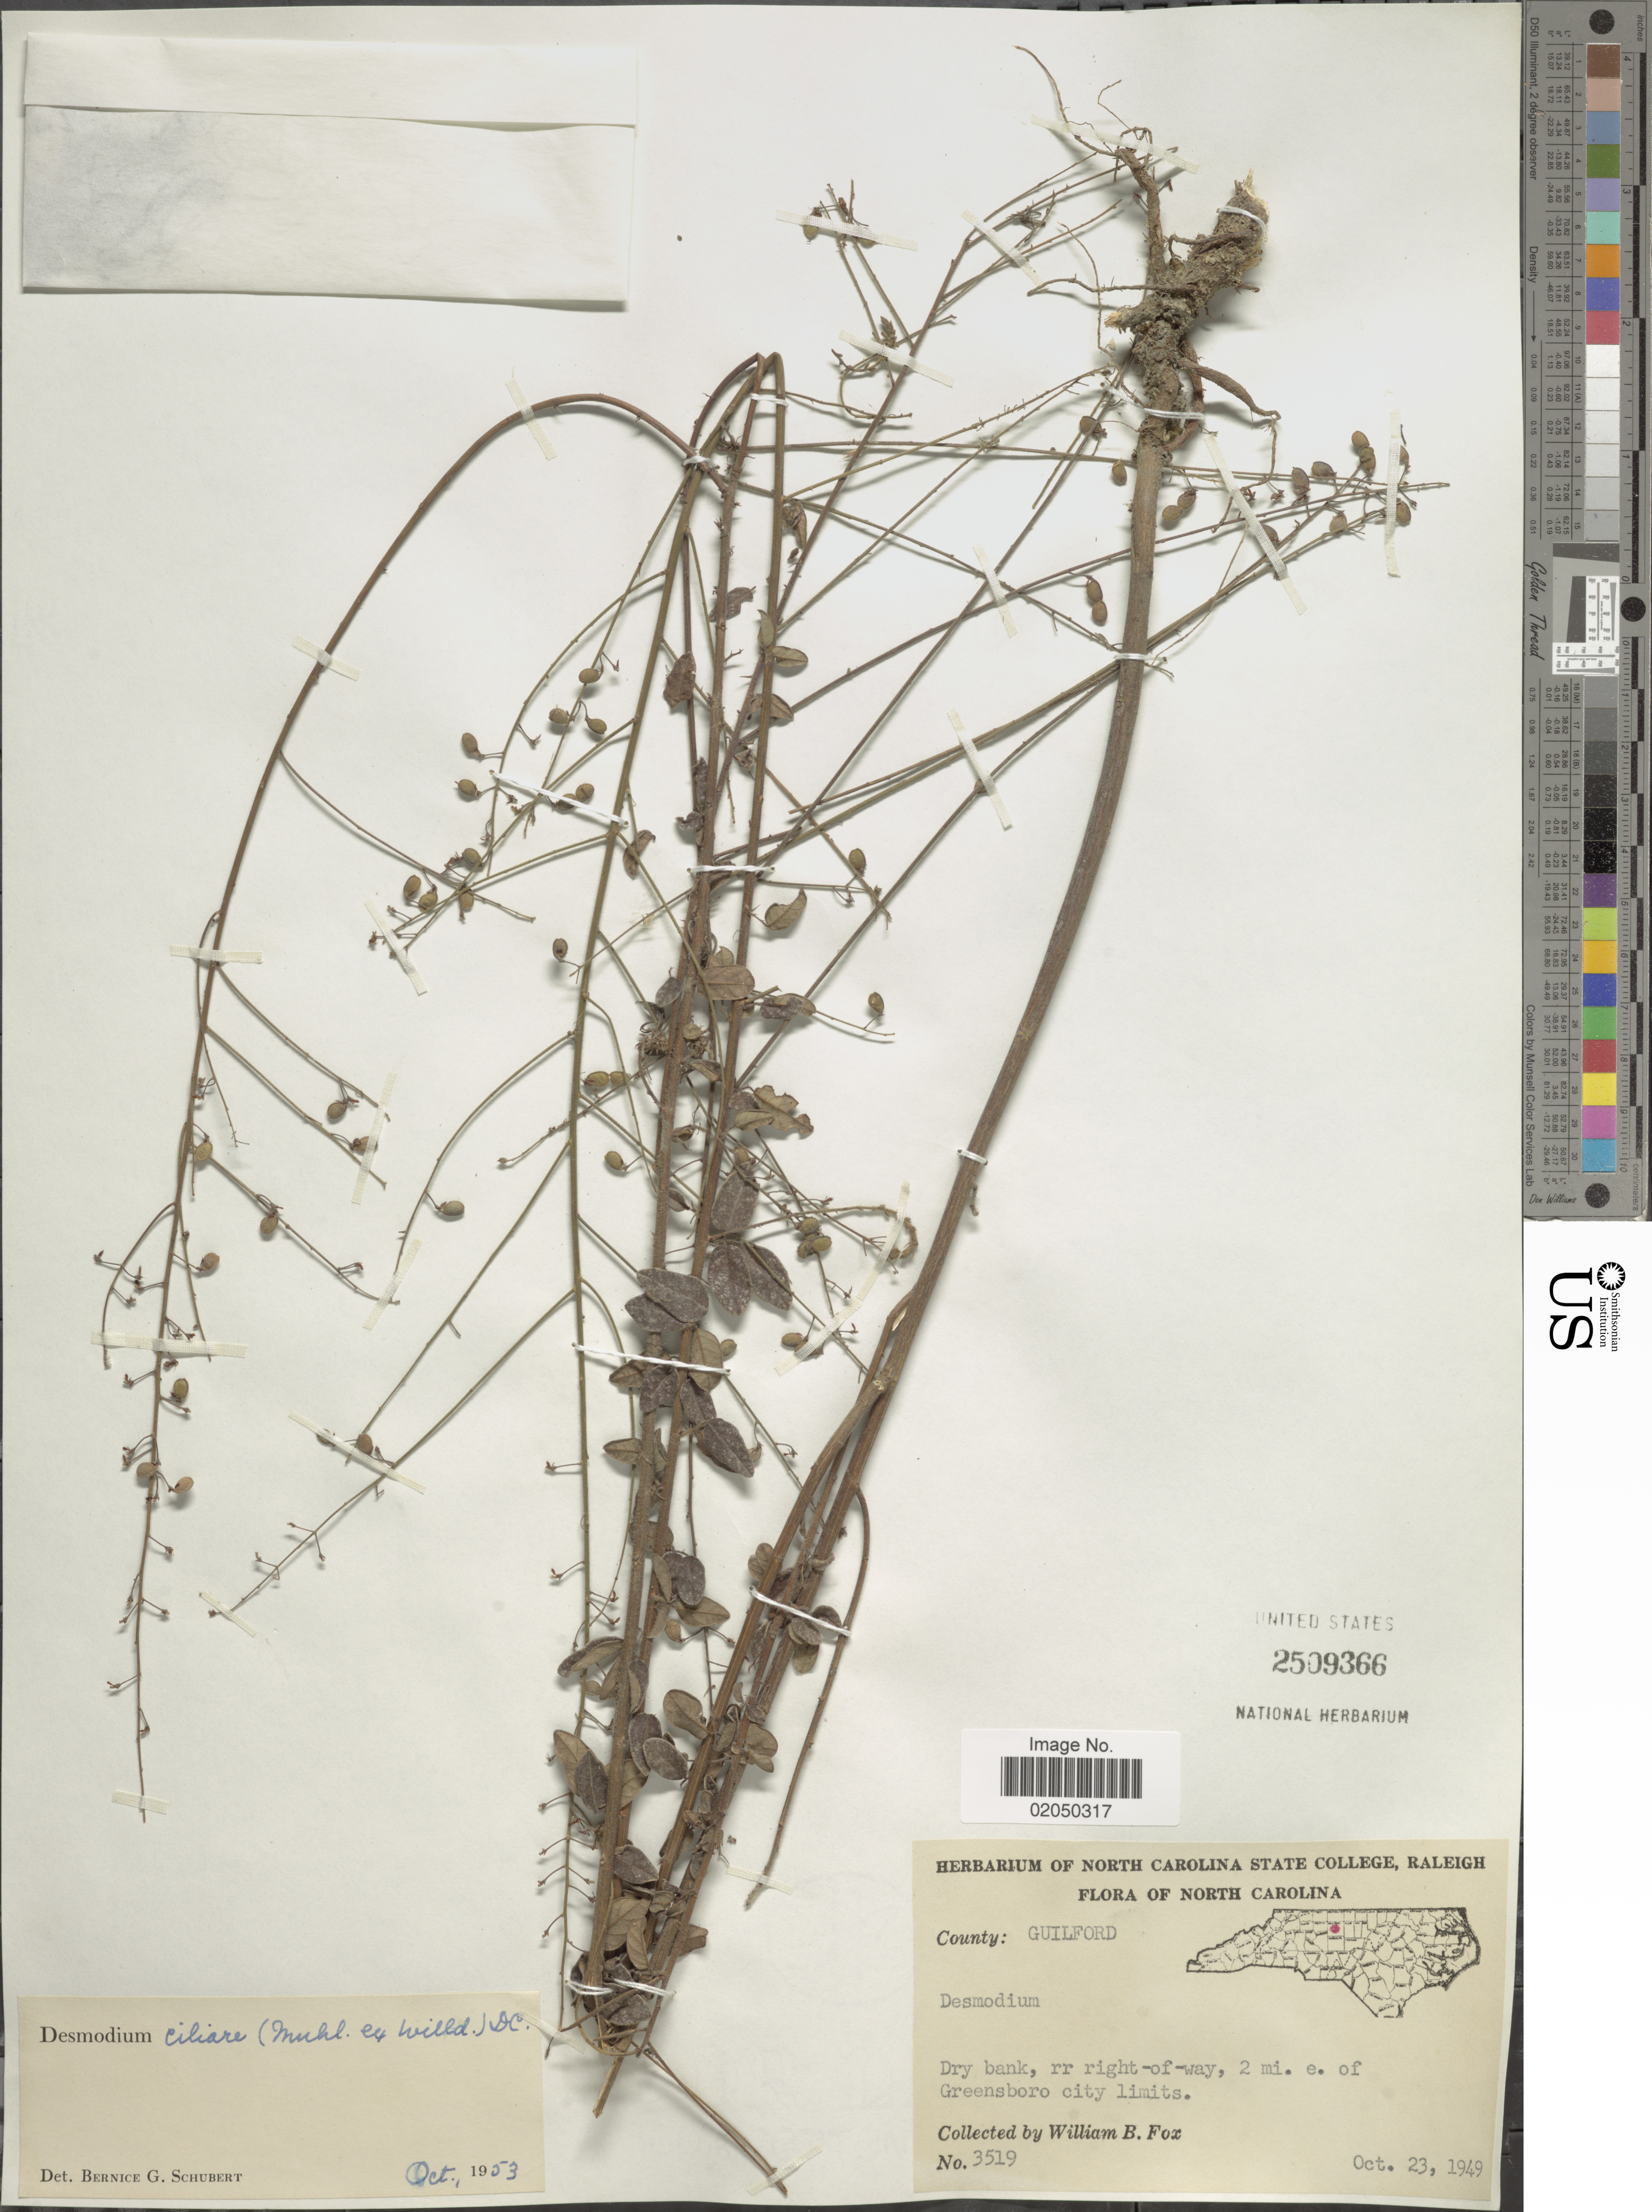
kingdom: Plantae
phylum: Tracheophyta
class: Magnoliopsida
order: Fabales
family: Fabaceae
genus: Desmodium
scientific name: Desmodium ciliare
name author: (Muhl. ex Willd.) DC.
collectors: W. B. Fox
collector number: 3519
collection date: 1949-10-23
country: United States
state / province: North Carolina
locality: County: Guilford, rr right of way, 2 mi. e. of Greensboro city limits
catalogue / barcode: US 2509366